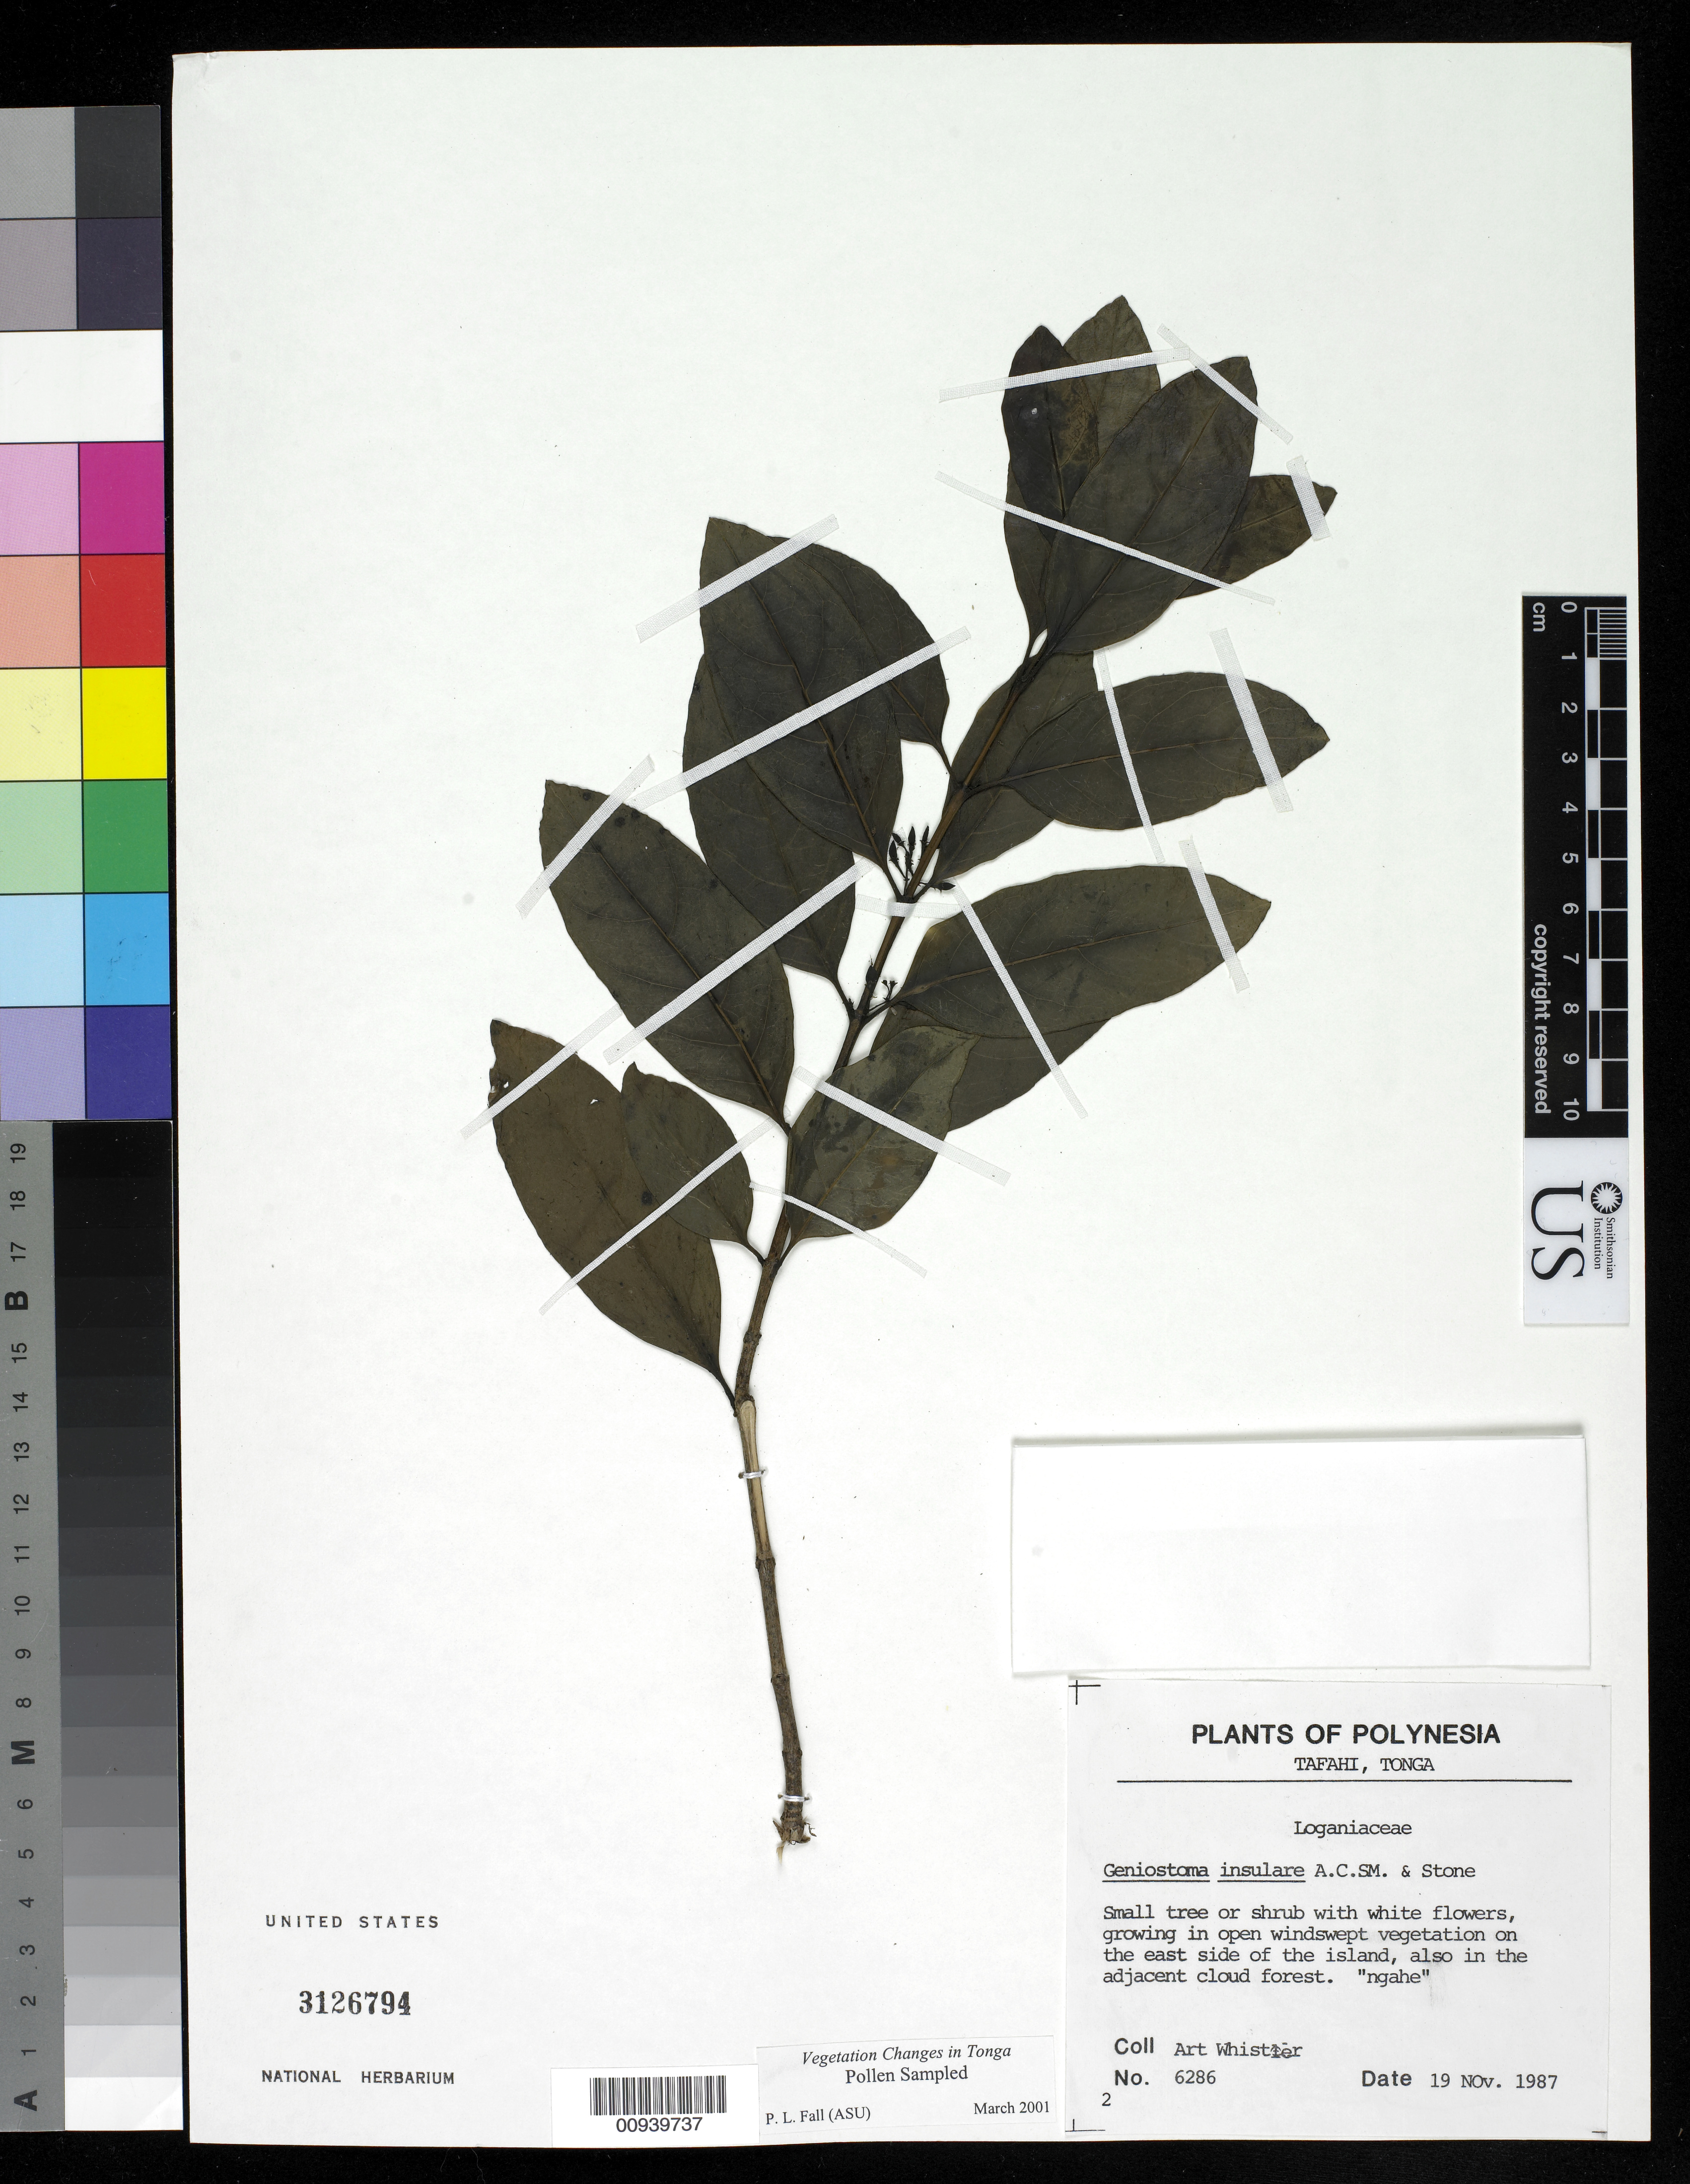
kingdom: Plantae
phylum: Tracheophyta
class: Magnoliopsida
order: Gentianales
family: Loganiaceae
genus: Geniostoma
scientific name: Geniostoma insulare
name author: A.C. Sm. & B.C. Stone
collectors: A. Whistler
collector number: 6286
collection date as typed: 19 Nov 1987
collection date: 1987-11-19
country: Tonga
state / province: Tonga Outliers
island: Tafahi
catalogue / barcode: US 3126794